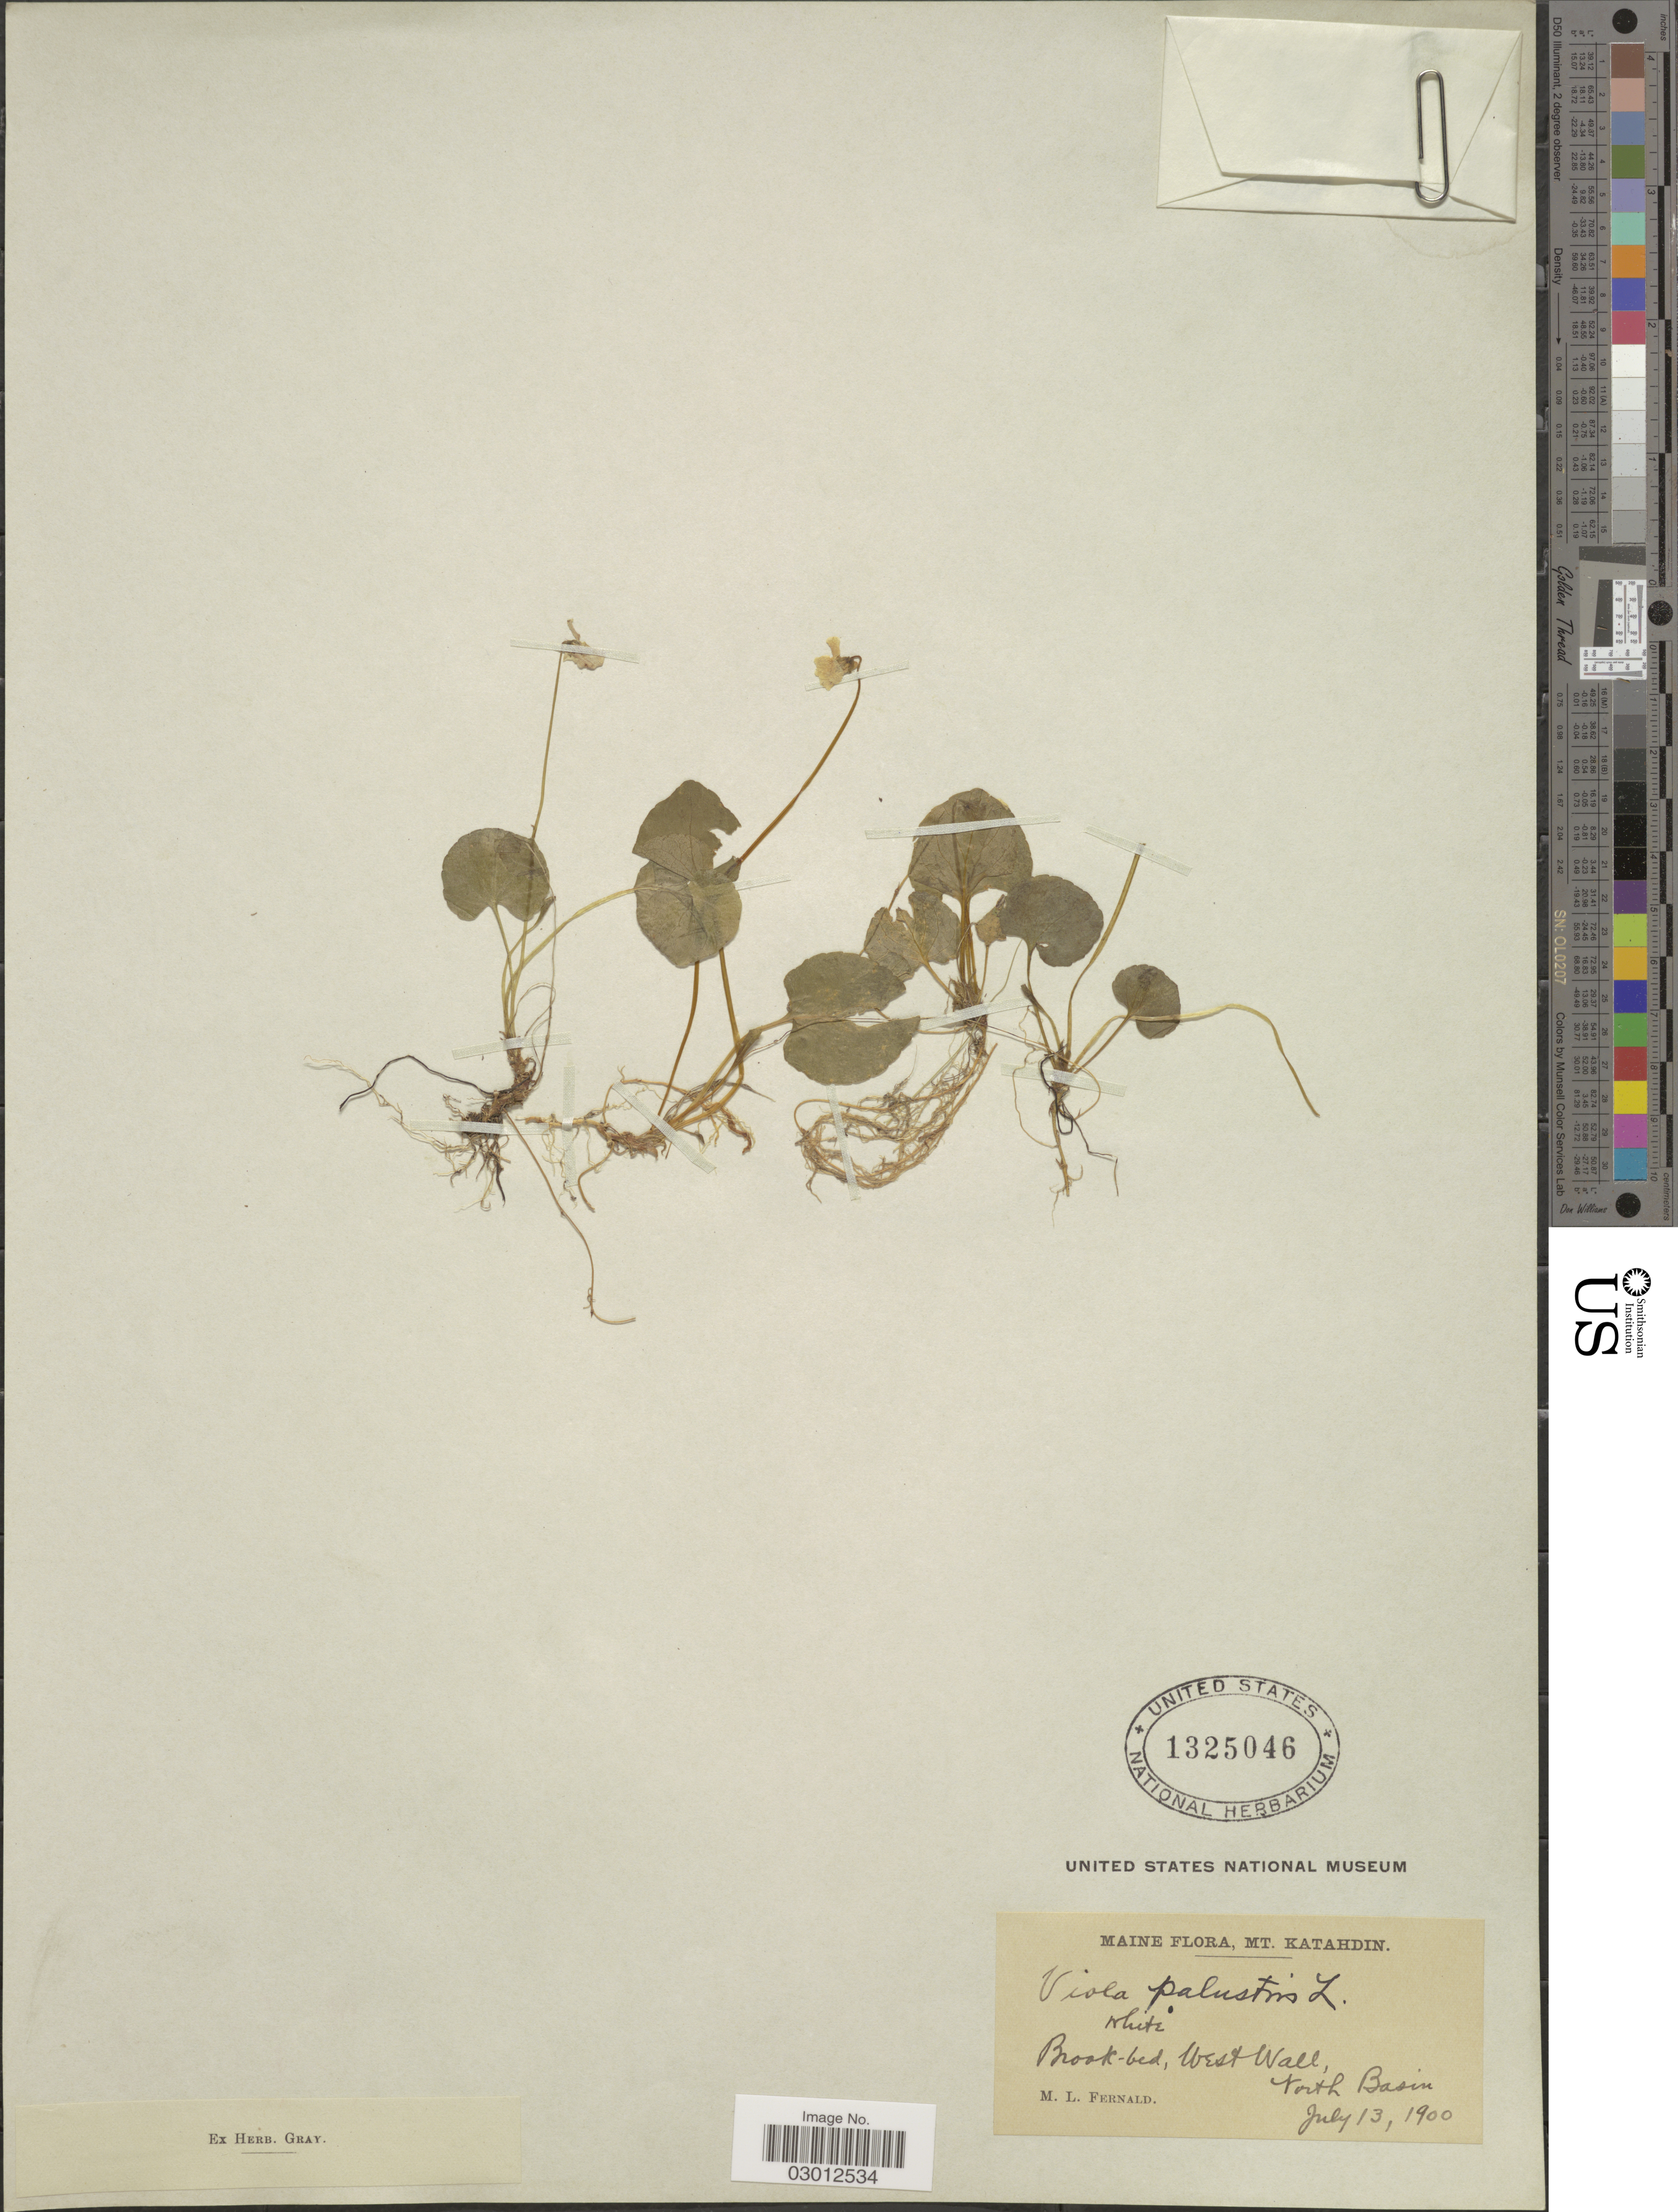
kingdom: Plantae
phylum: Tracheophyta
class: Magnoliopsida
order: Malpighiales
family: Violaceae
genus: Viola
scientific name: Viola palustris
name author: L.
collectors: M. L. Fernald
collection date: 1900-07-13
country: United States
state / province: Maine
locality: Mt. Katahdin. Brook-bed, West Wall, North Basin.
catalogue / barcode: US 1325046